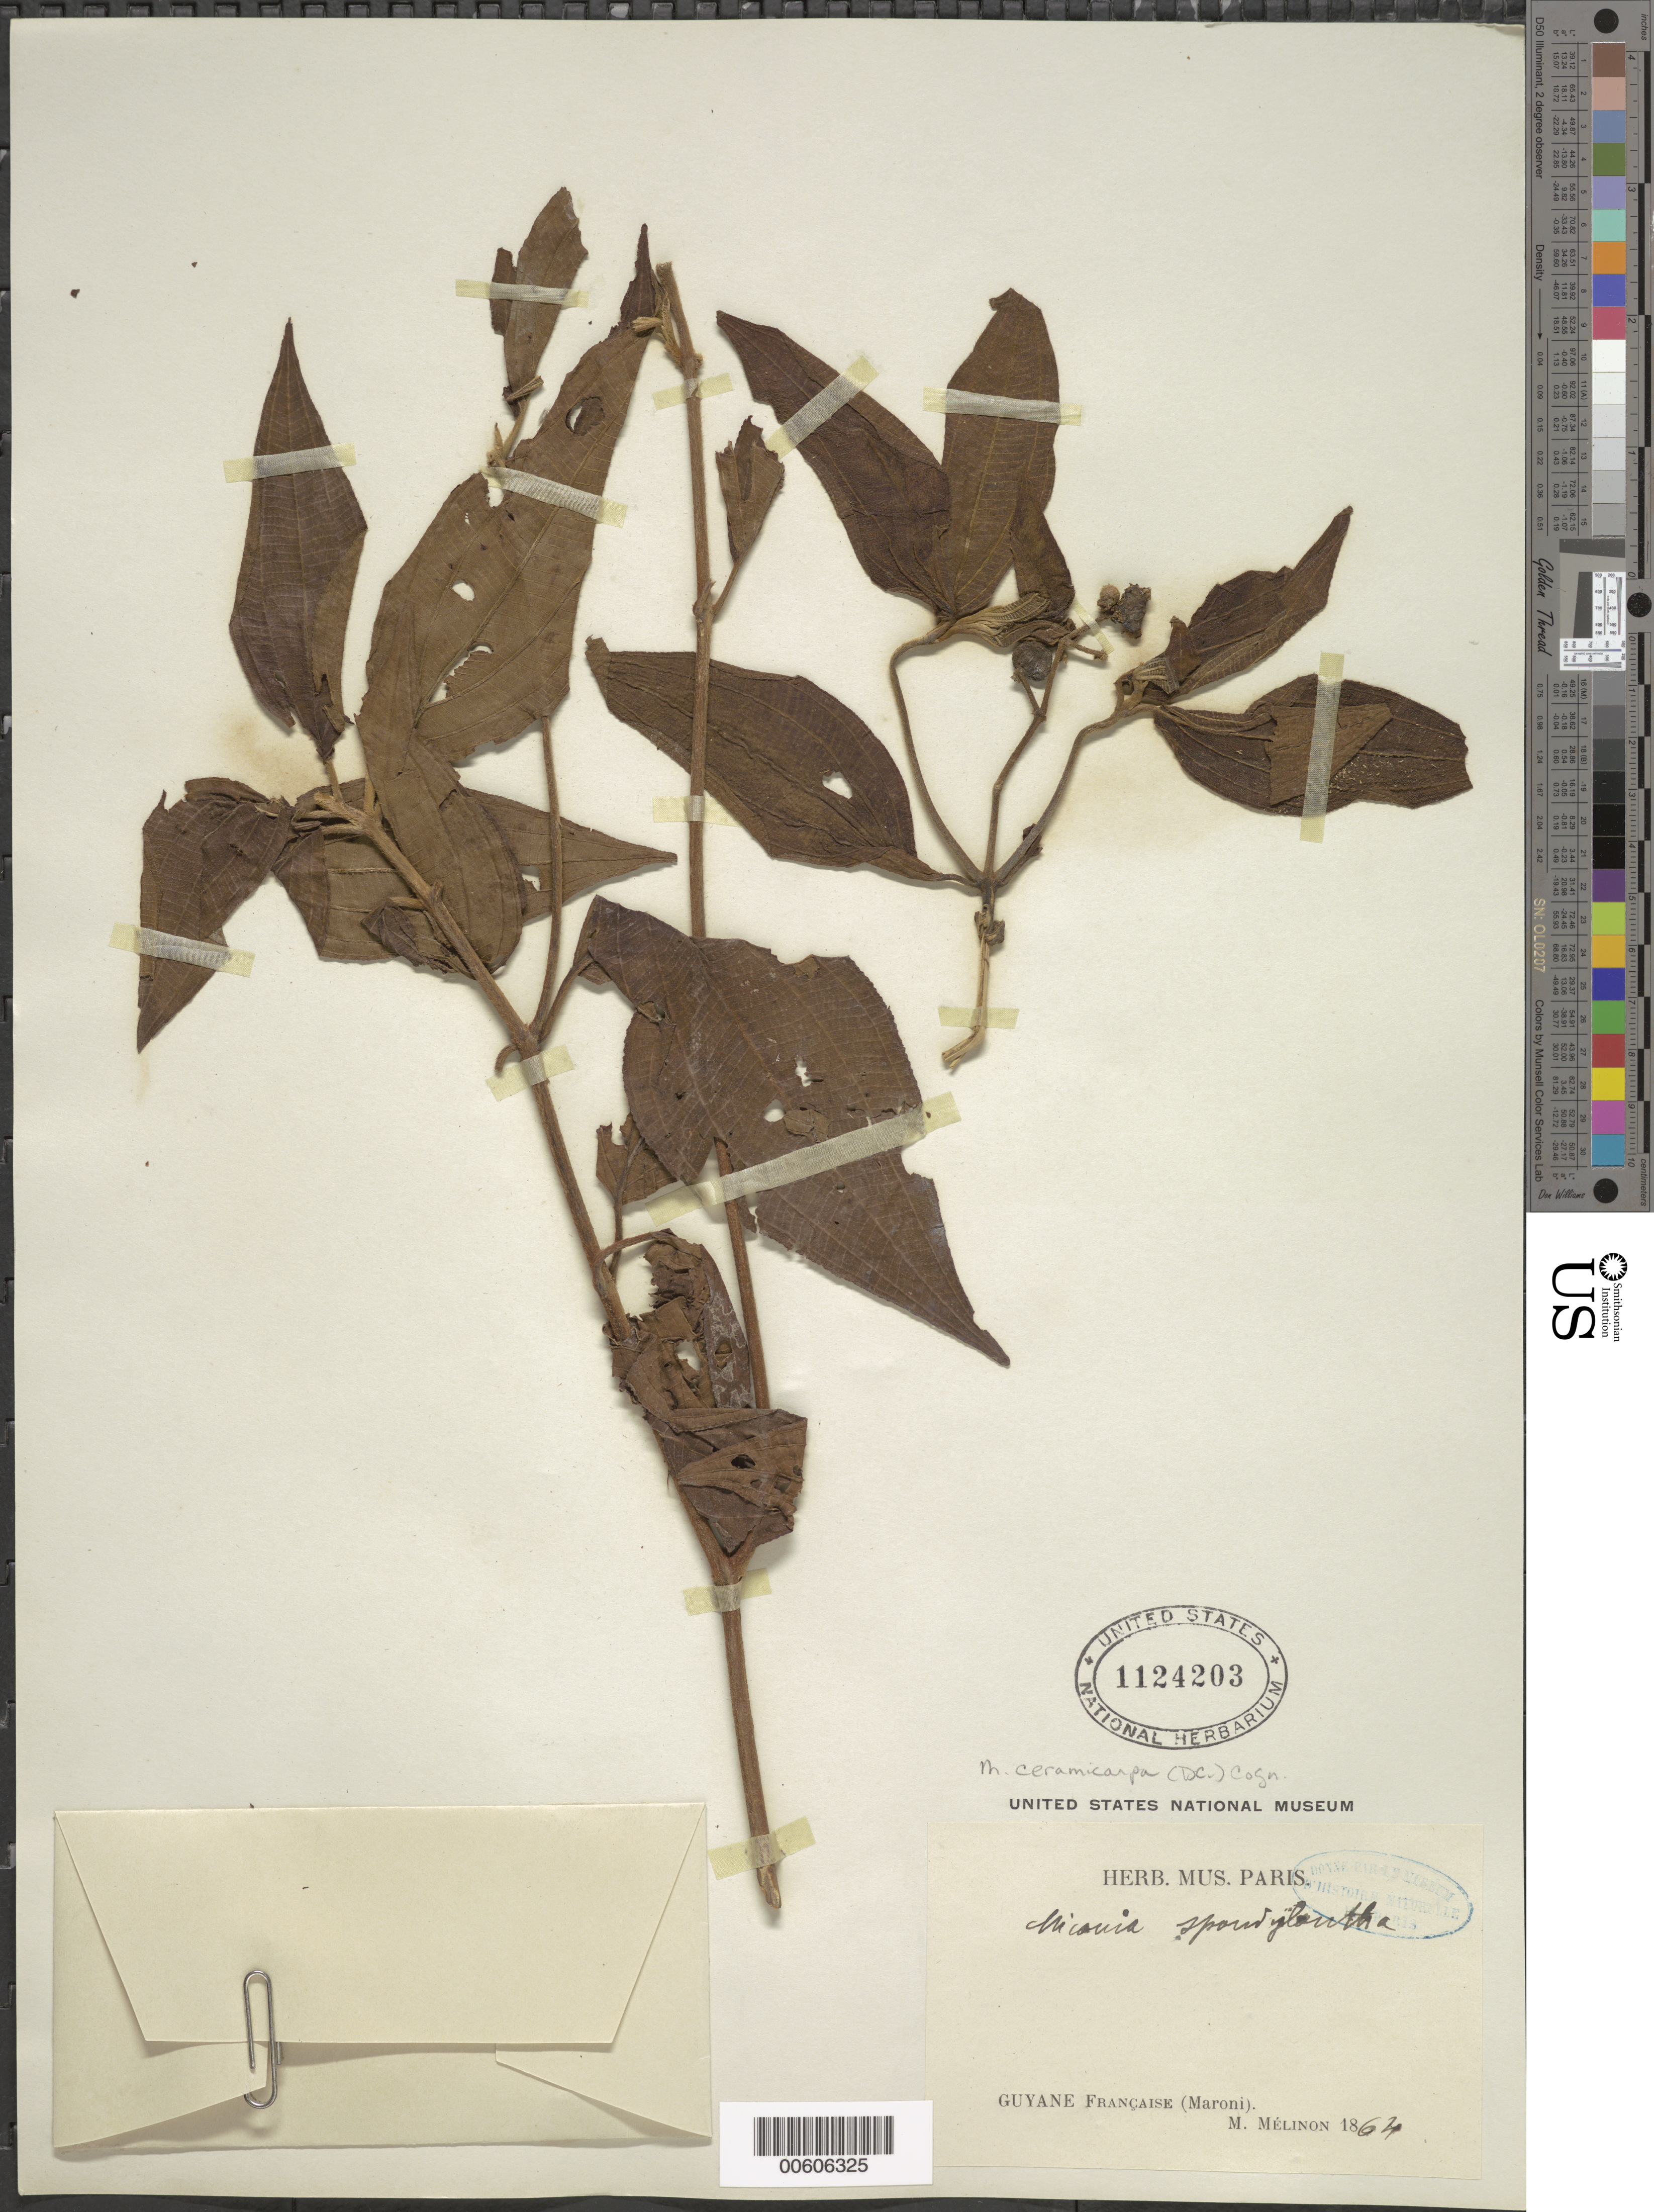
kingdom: Plantae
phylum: Tracheophyta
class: Magnoliopsida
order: Myrtales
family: Melastomataceae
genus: Miconia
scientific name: Miconia ceramicarpa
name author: (DC.) Cogn.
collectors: E. Mélinon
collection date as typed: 1864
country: French Guiana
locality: Maroni R.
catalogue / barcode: US 1124203